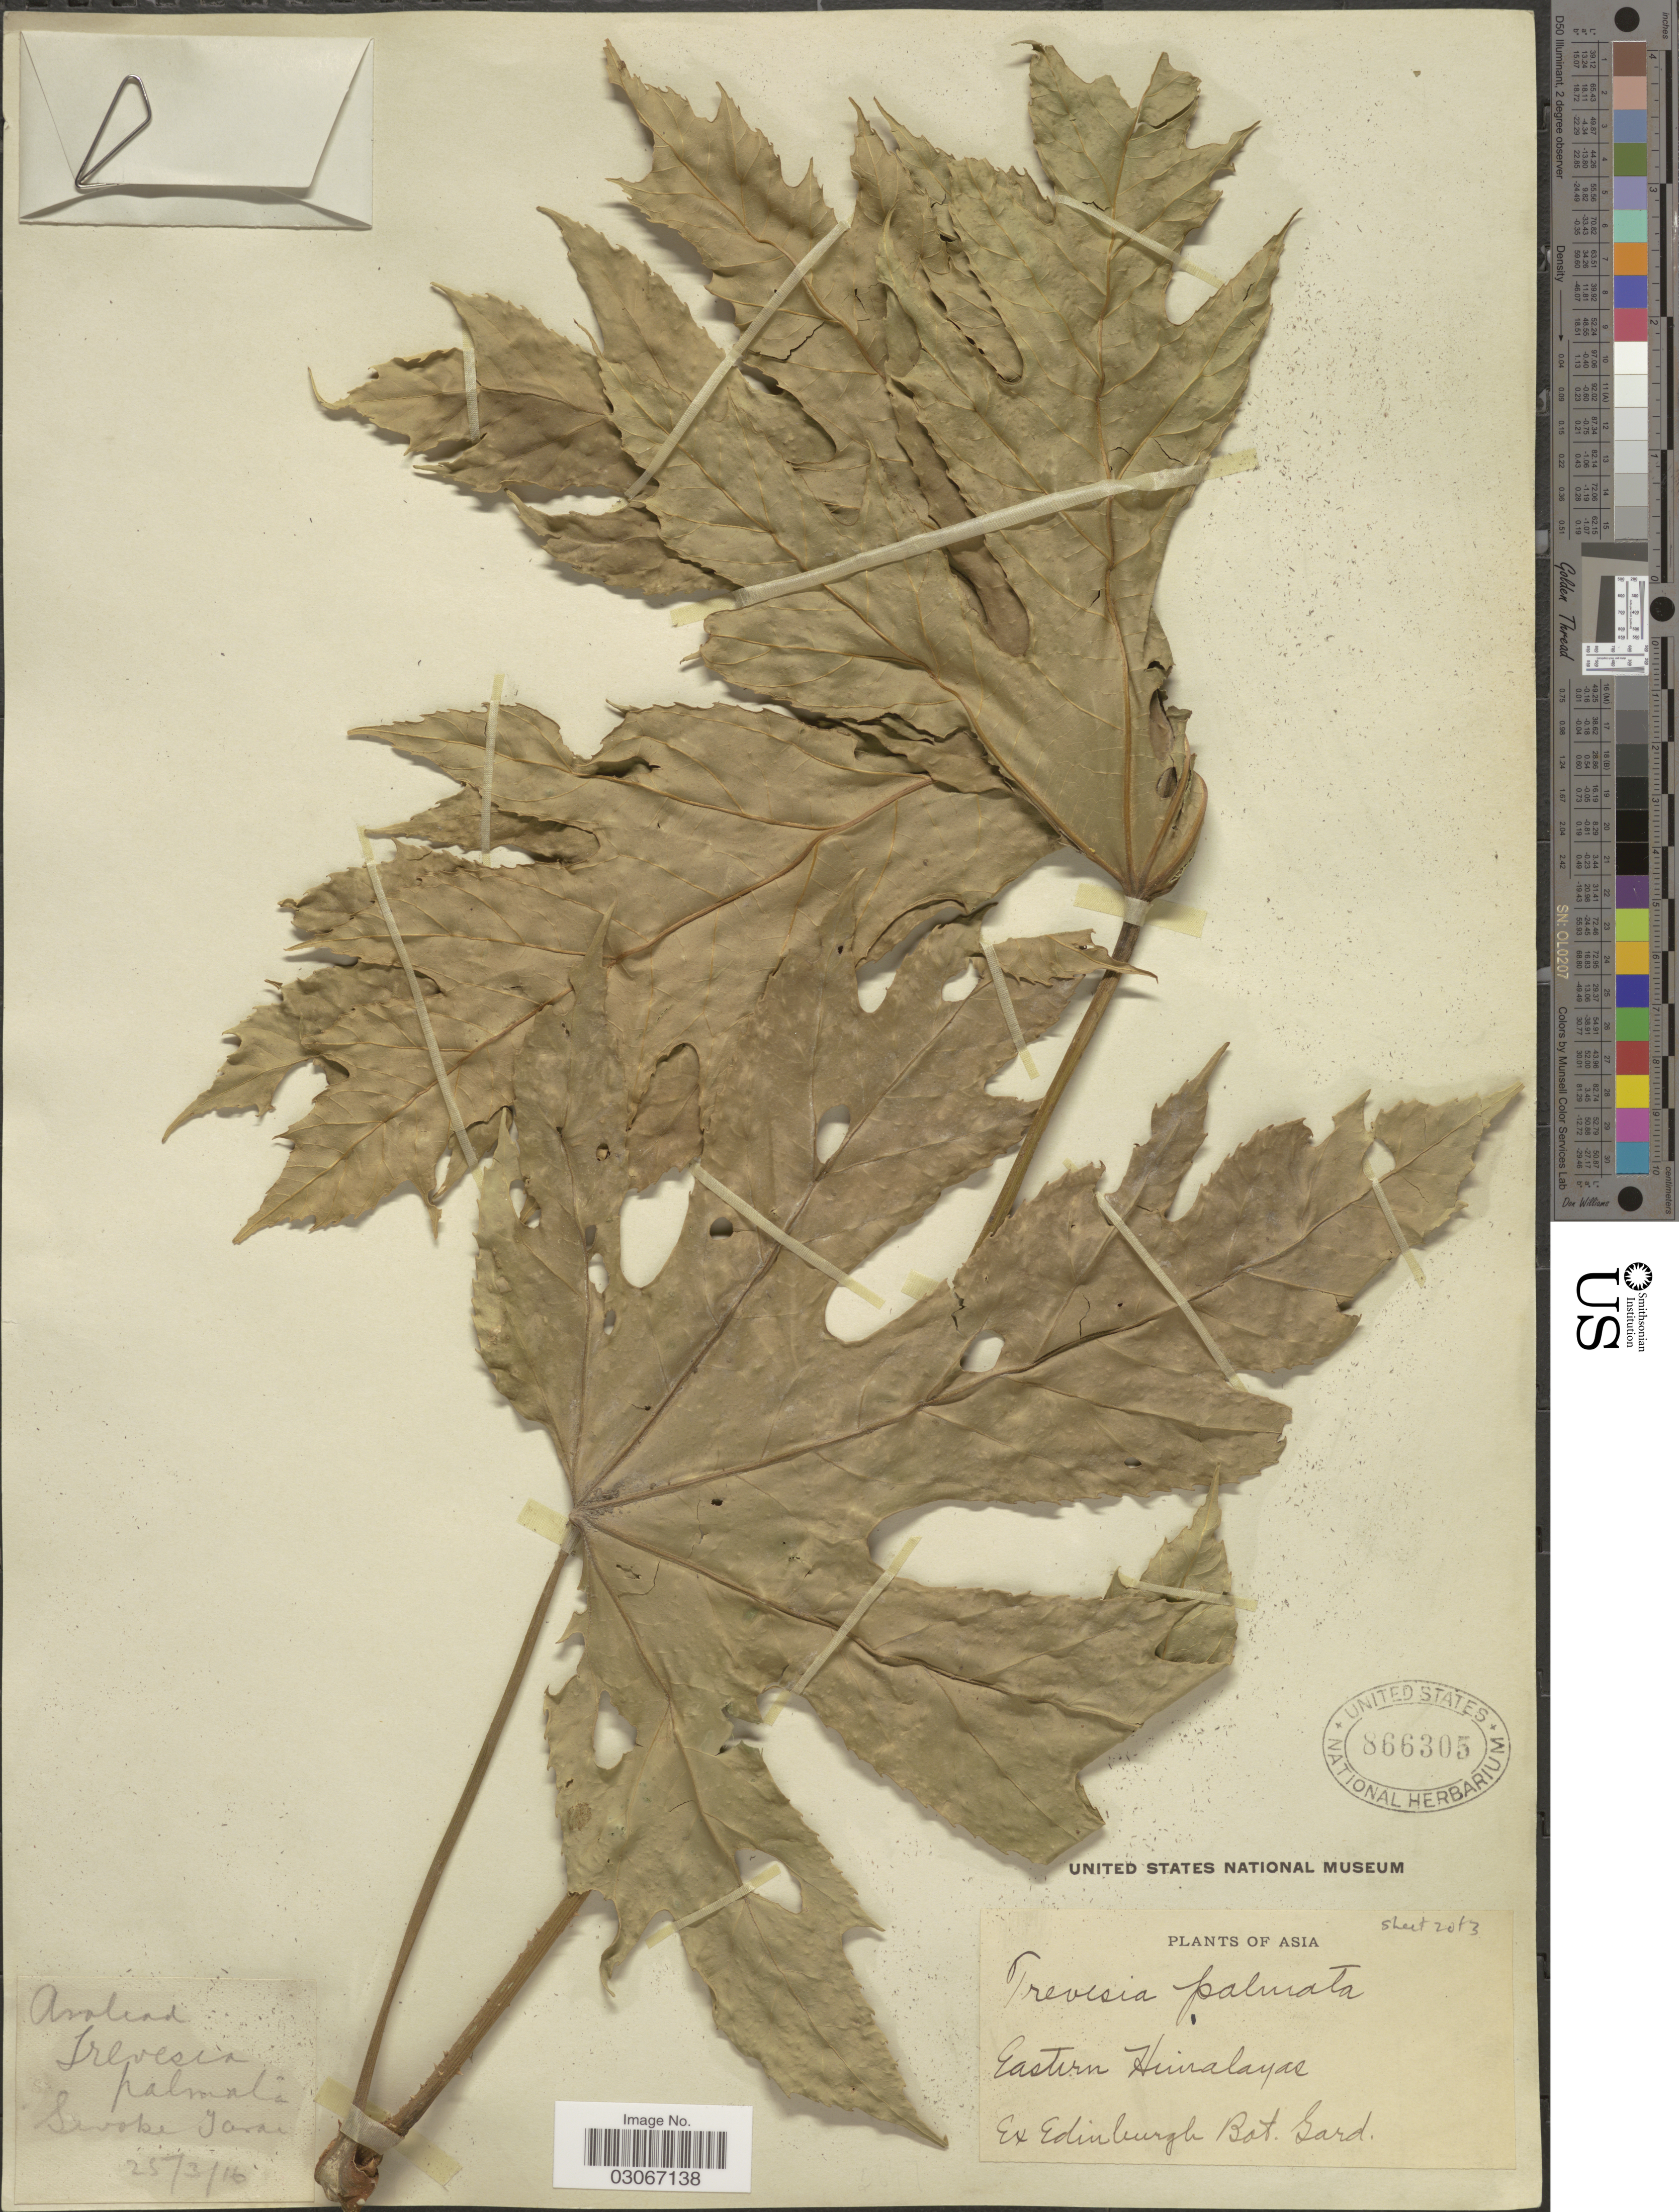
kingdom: Plantae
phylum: Tracheophyta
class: Magnoliopsida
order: Apiales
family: Araliaceae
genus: Trevesia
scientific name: Trevesia palmata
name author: (Roxb. ex Lindl.)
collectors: Royal Botanic Garden Edinburgh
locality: Asia. Eastern Himalaya.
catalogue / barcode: US 866305